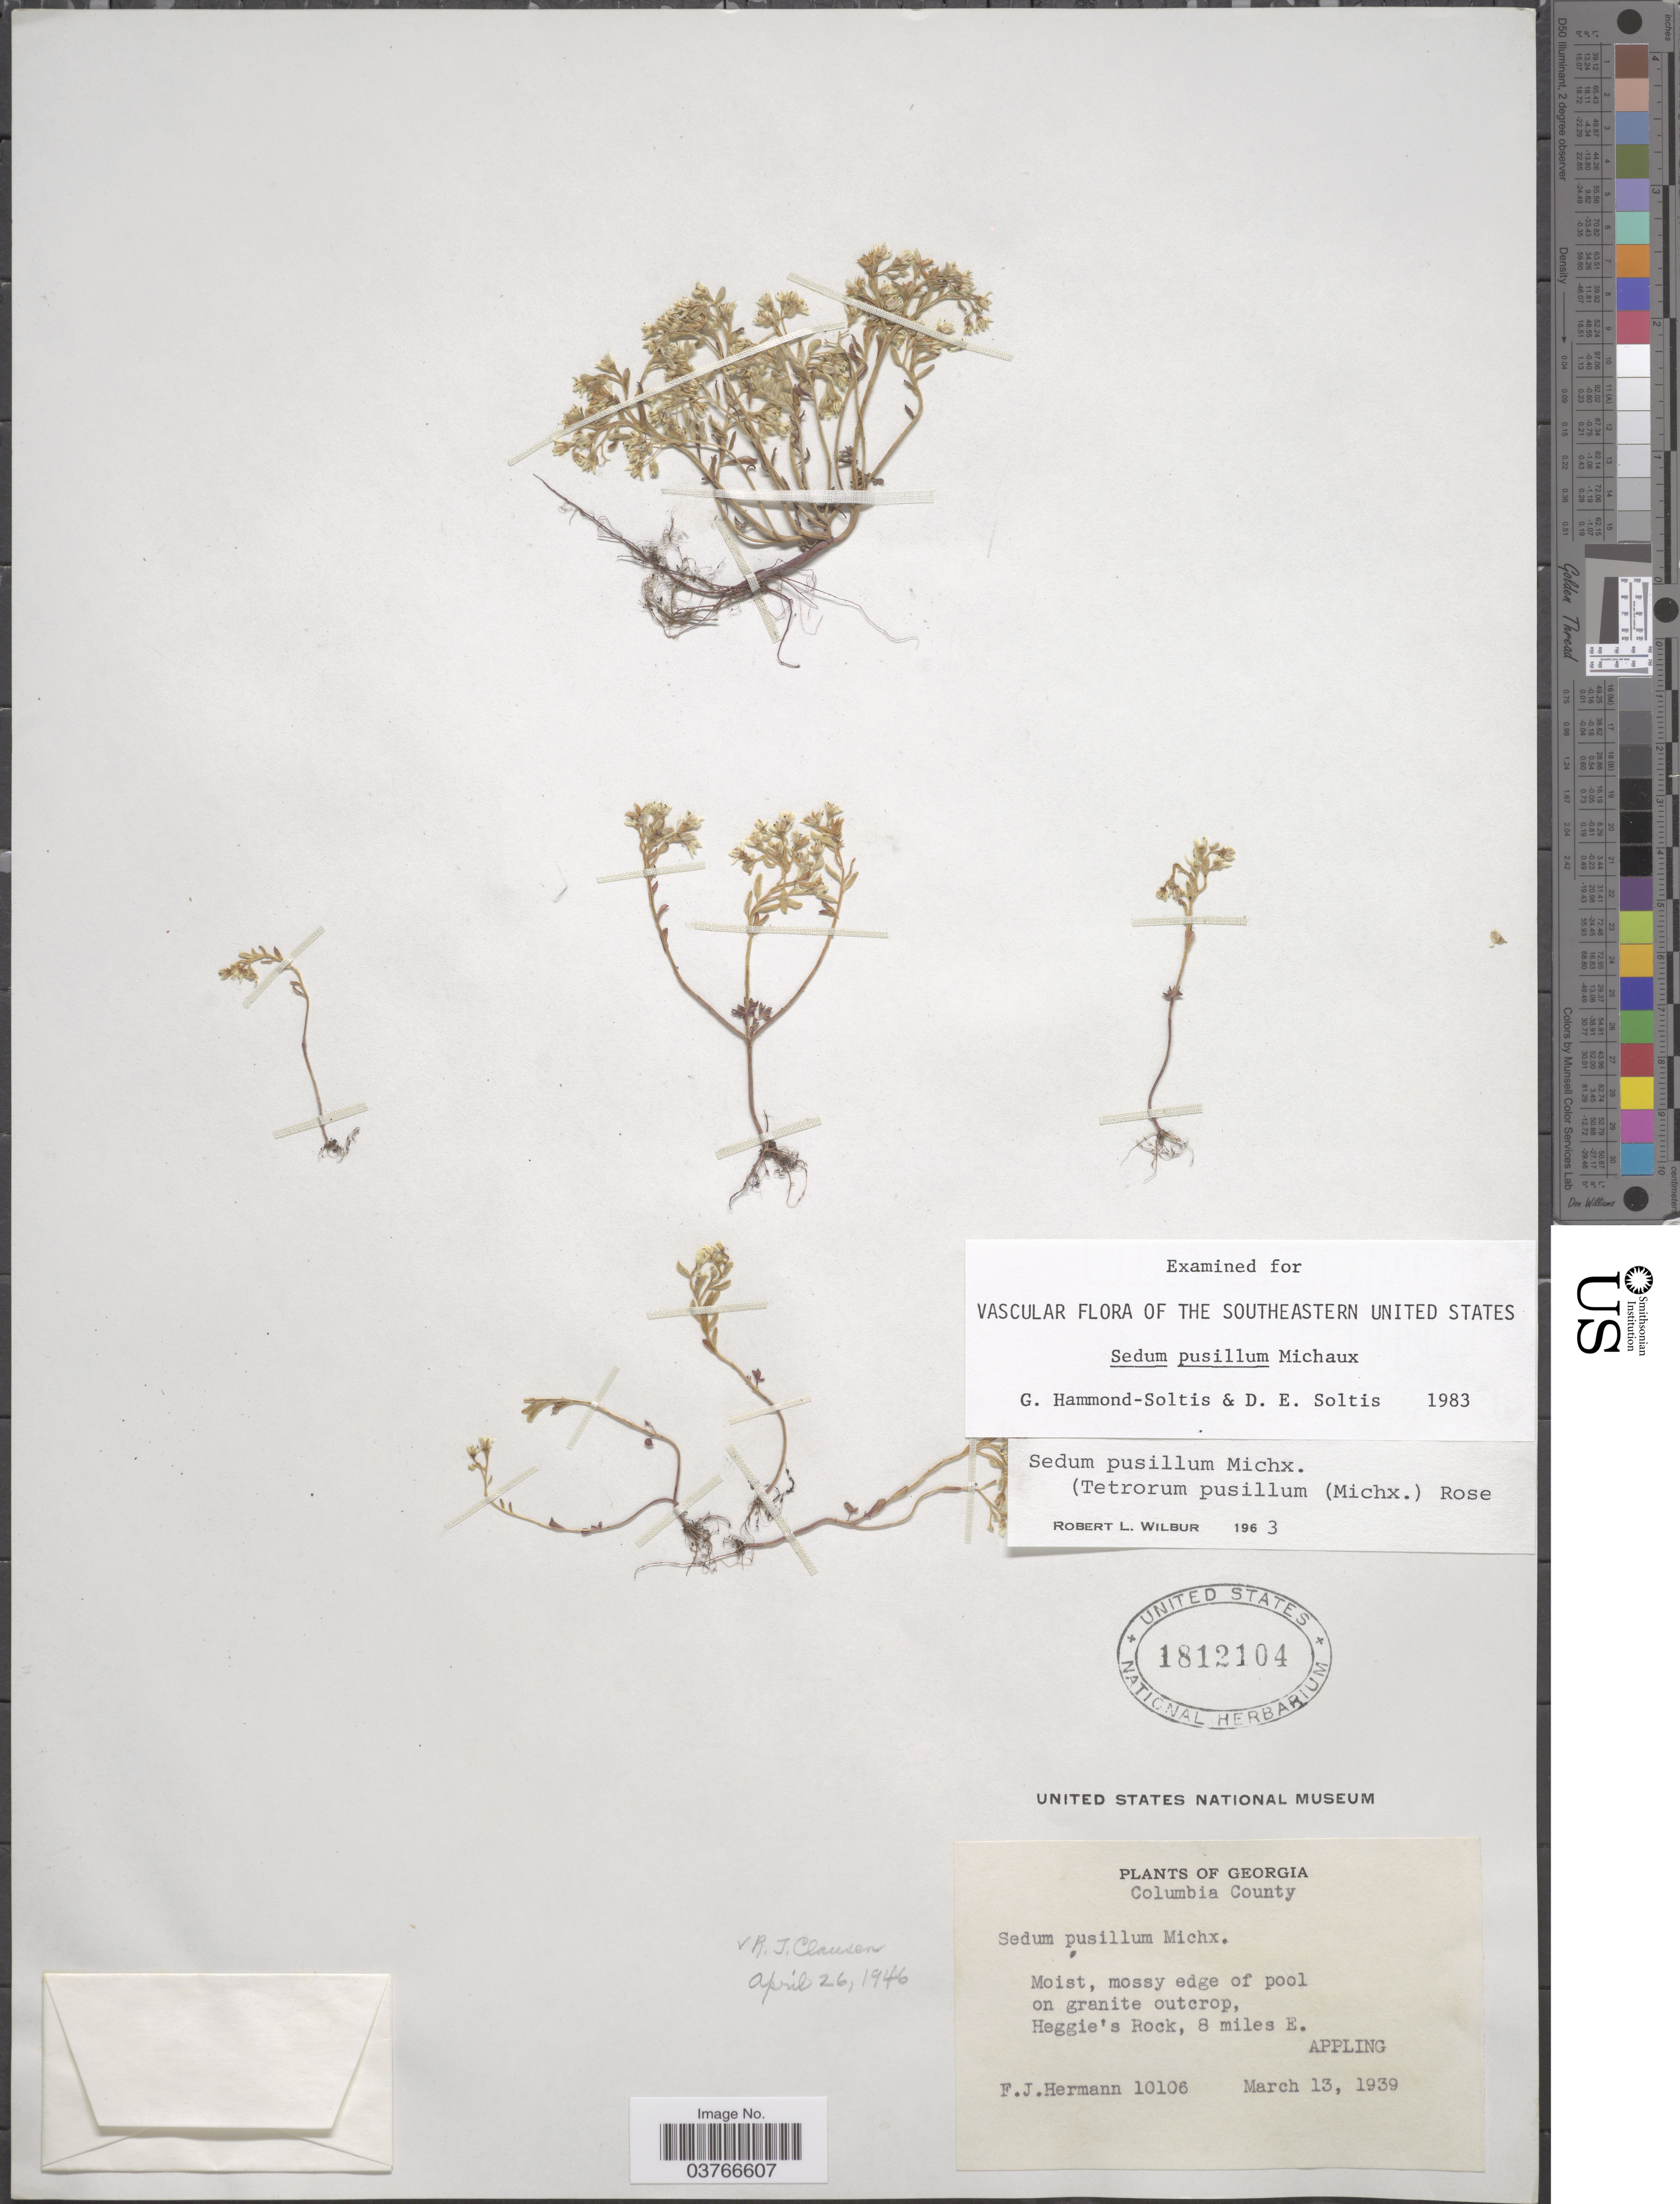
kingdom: Plantae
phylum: Tracheophyta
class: Magnoliopsida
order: Saxifragales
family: Crassulaceae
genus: Sedum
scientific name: Sedum pusillum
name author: Michx.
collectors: F. J. Hermann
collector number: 10106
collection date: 1939-03-13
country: United States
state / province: Georgia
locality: Columbia County. Heggie's Rock, 8 miles E. Appling.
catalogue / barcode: US 1812104